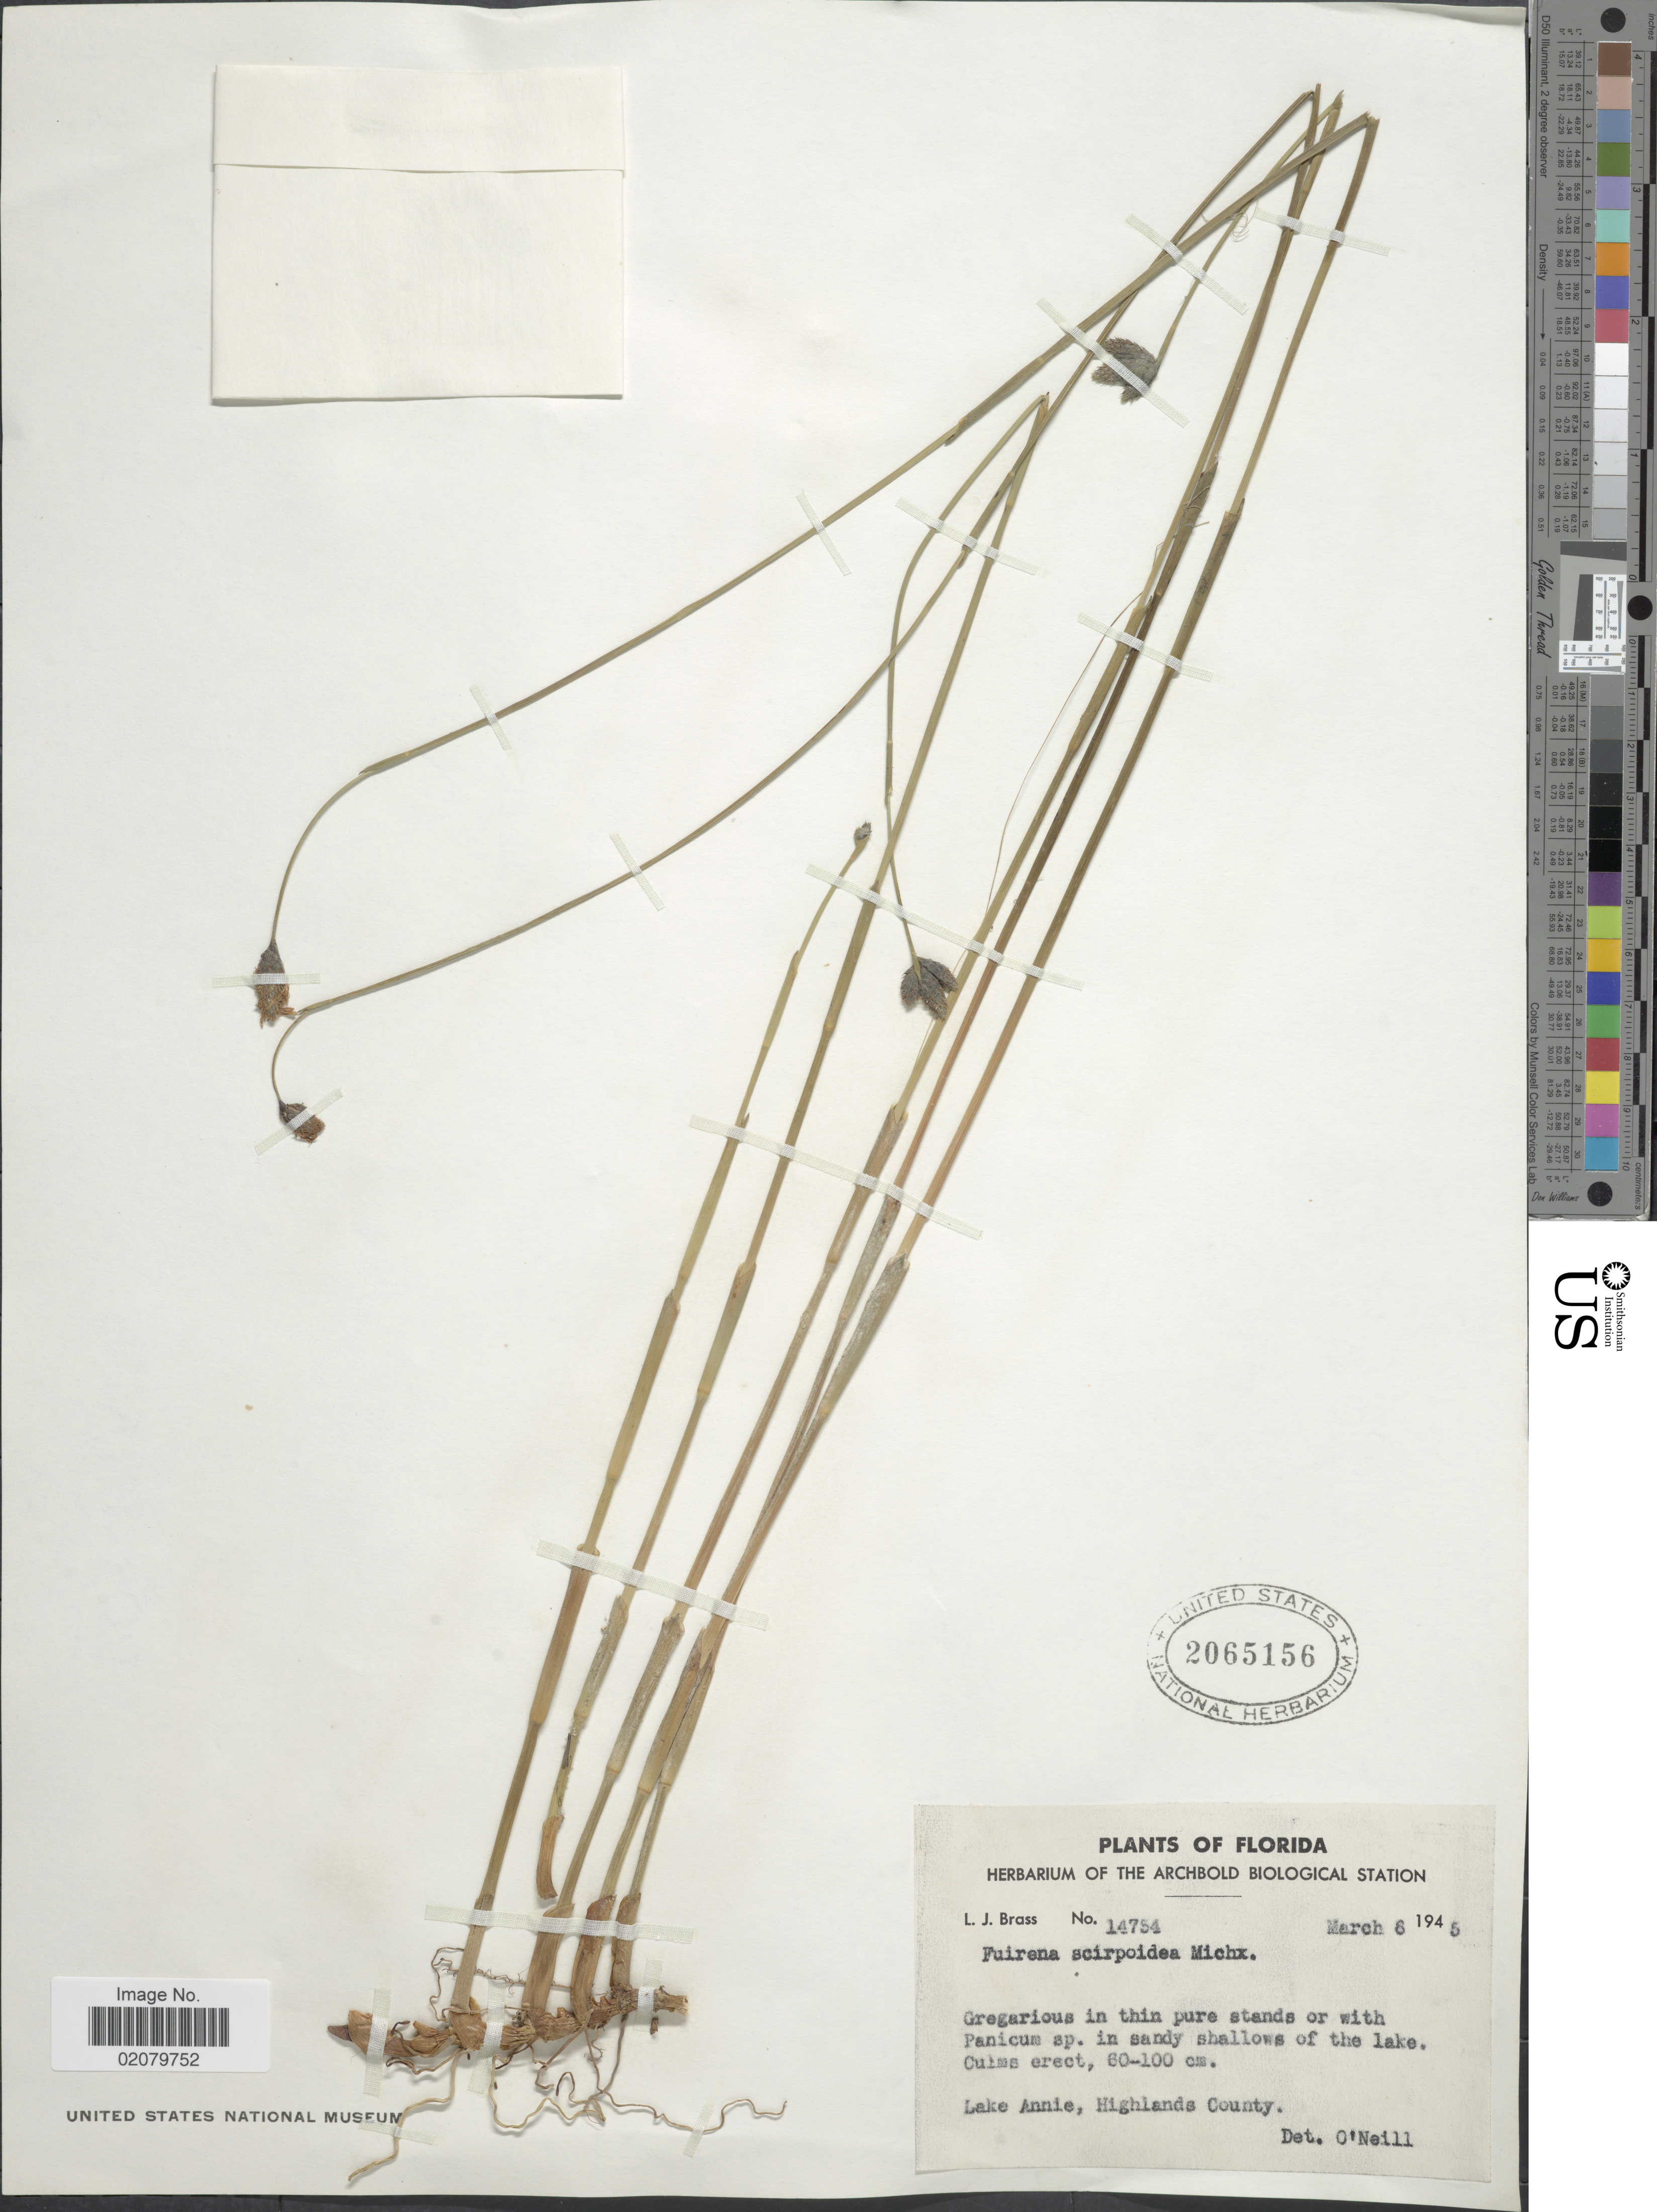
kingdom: Plantae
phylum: Tracheophyta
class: Liliopsida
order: Poales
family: Cyperaceae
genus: Fuirena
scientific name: Fuirena scirpoidea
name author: Michx.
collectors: L. J. Brass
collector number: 14754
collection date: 1945-03-08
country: United States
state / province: Florida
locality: Lake Annie, Highlands County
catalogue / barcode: US 2065156